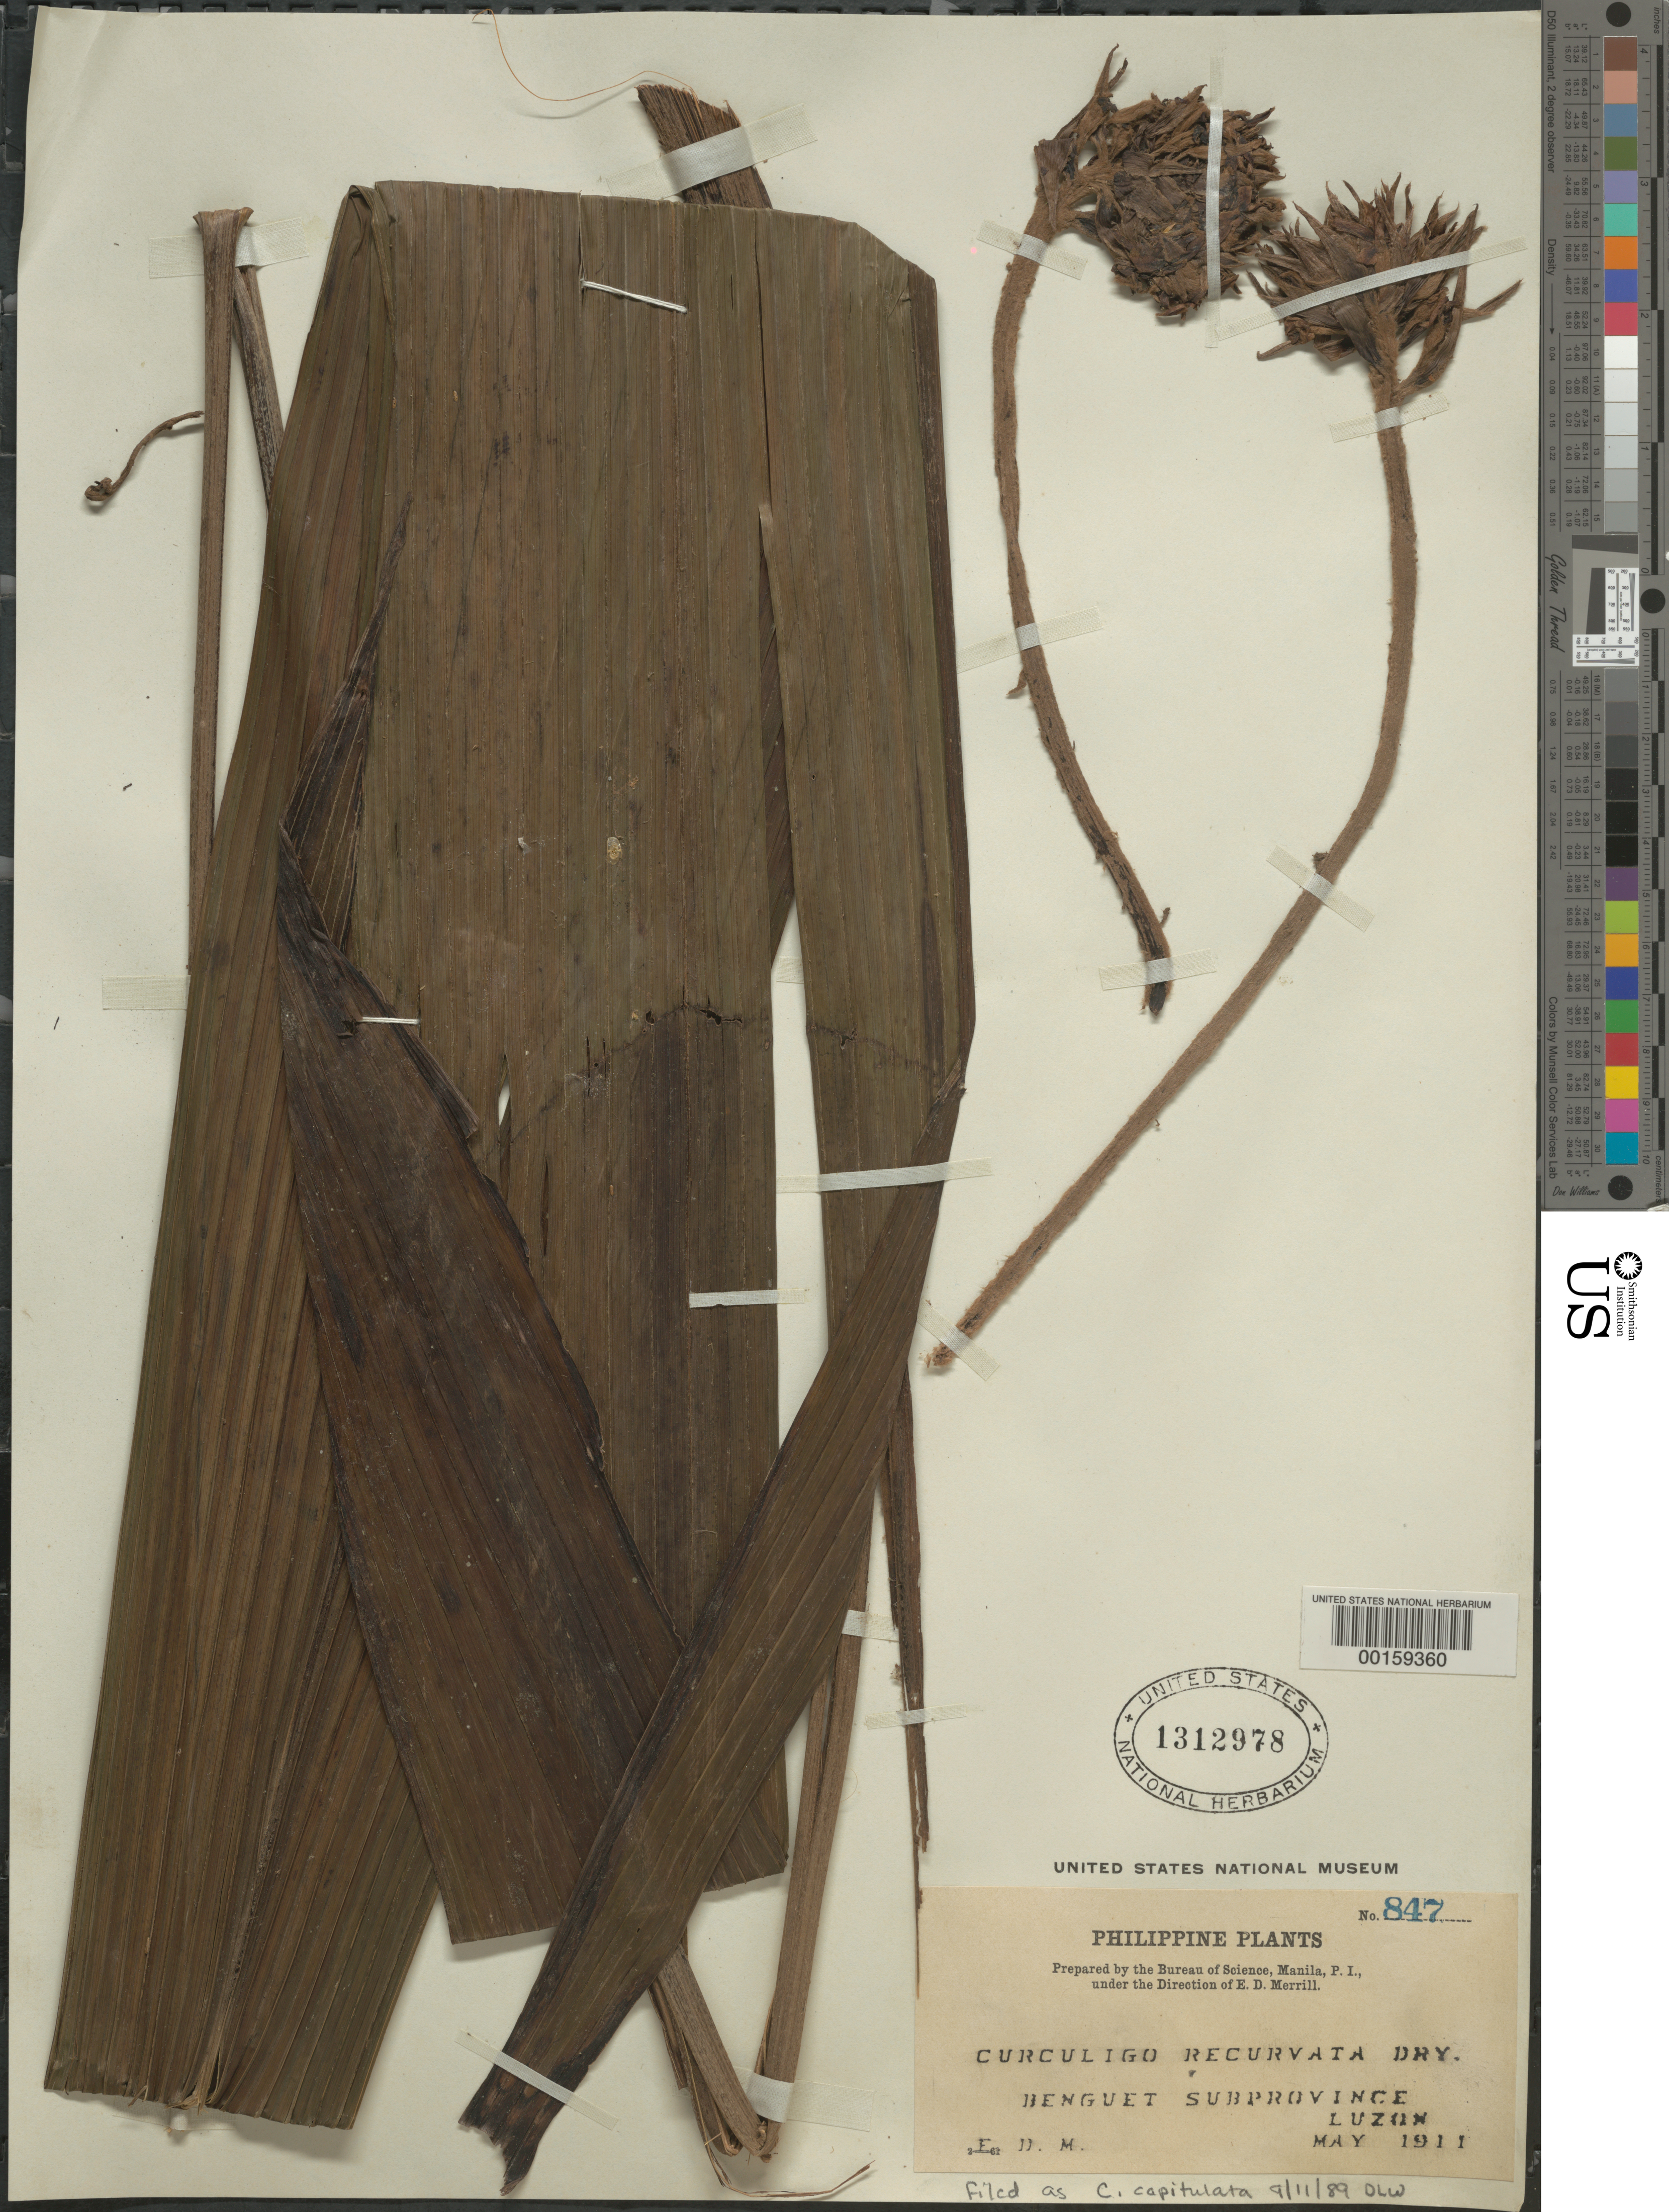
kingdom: Plantae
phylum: Tracheophyta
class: Liliopsida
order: Asparagales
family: Hypoxidaceae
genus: Curculigo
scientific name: Curculigo capitulata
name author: (Lour.) Kuntze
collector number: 847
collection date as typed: May 1911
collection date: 1911-05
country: Philippines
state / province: Cordillera (Administrative Region)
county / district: Benguet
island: Luzon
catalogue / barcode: US 1312978